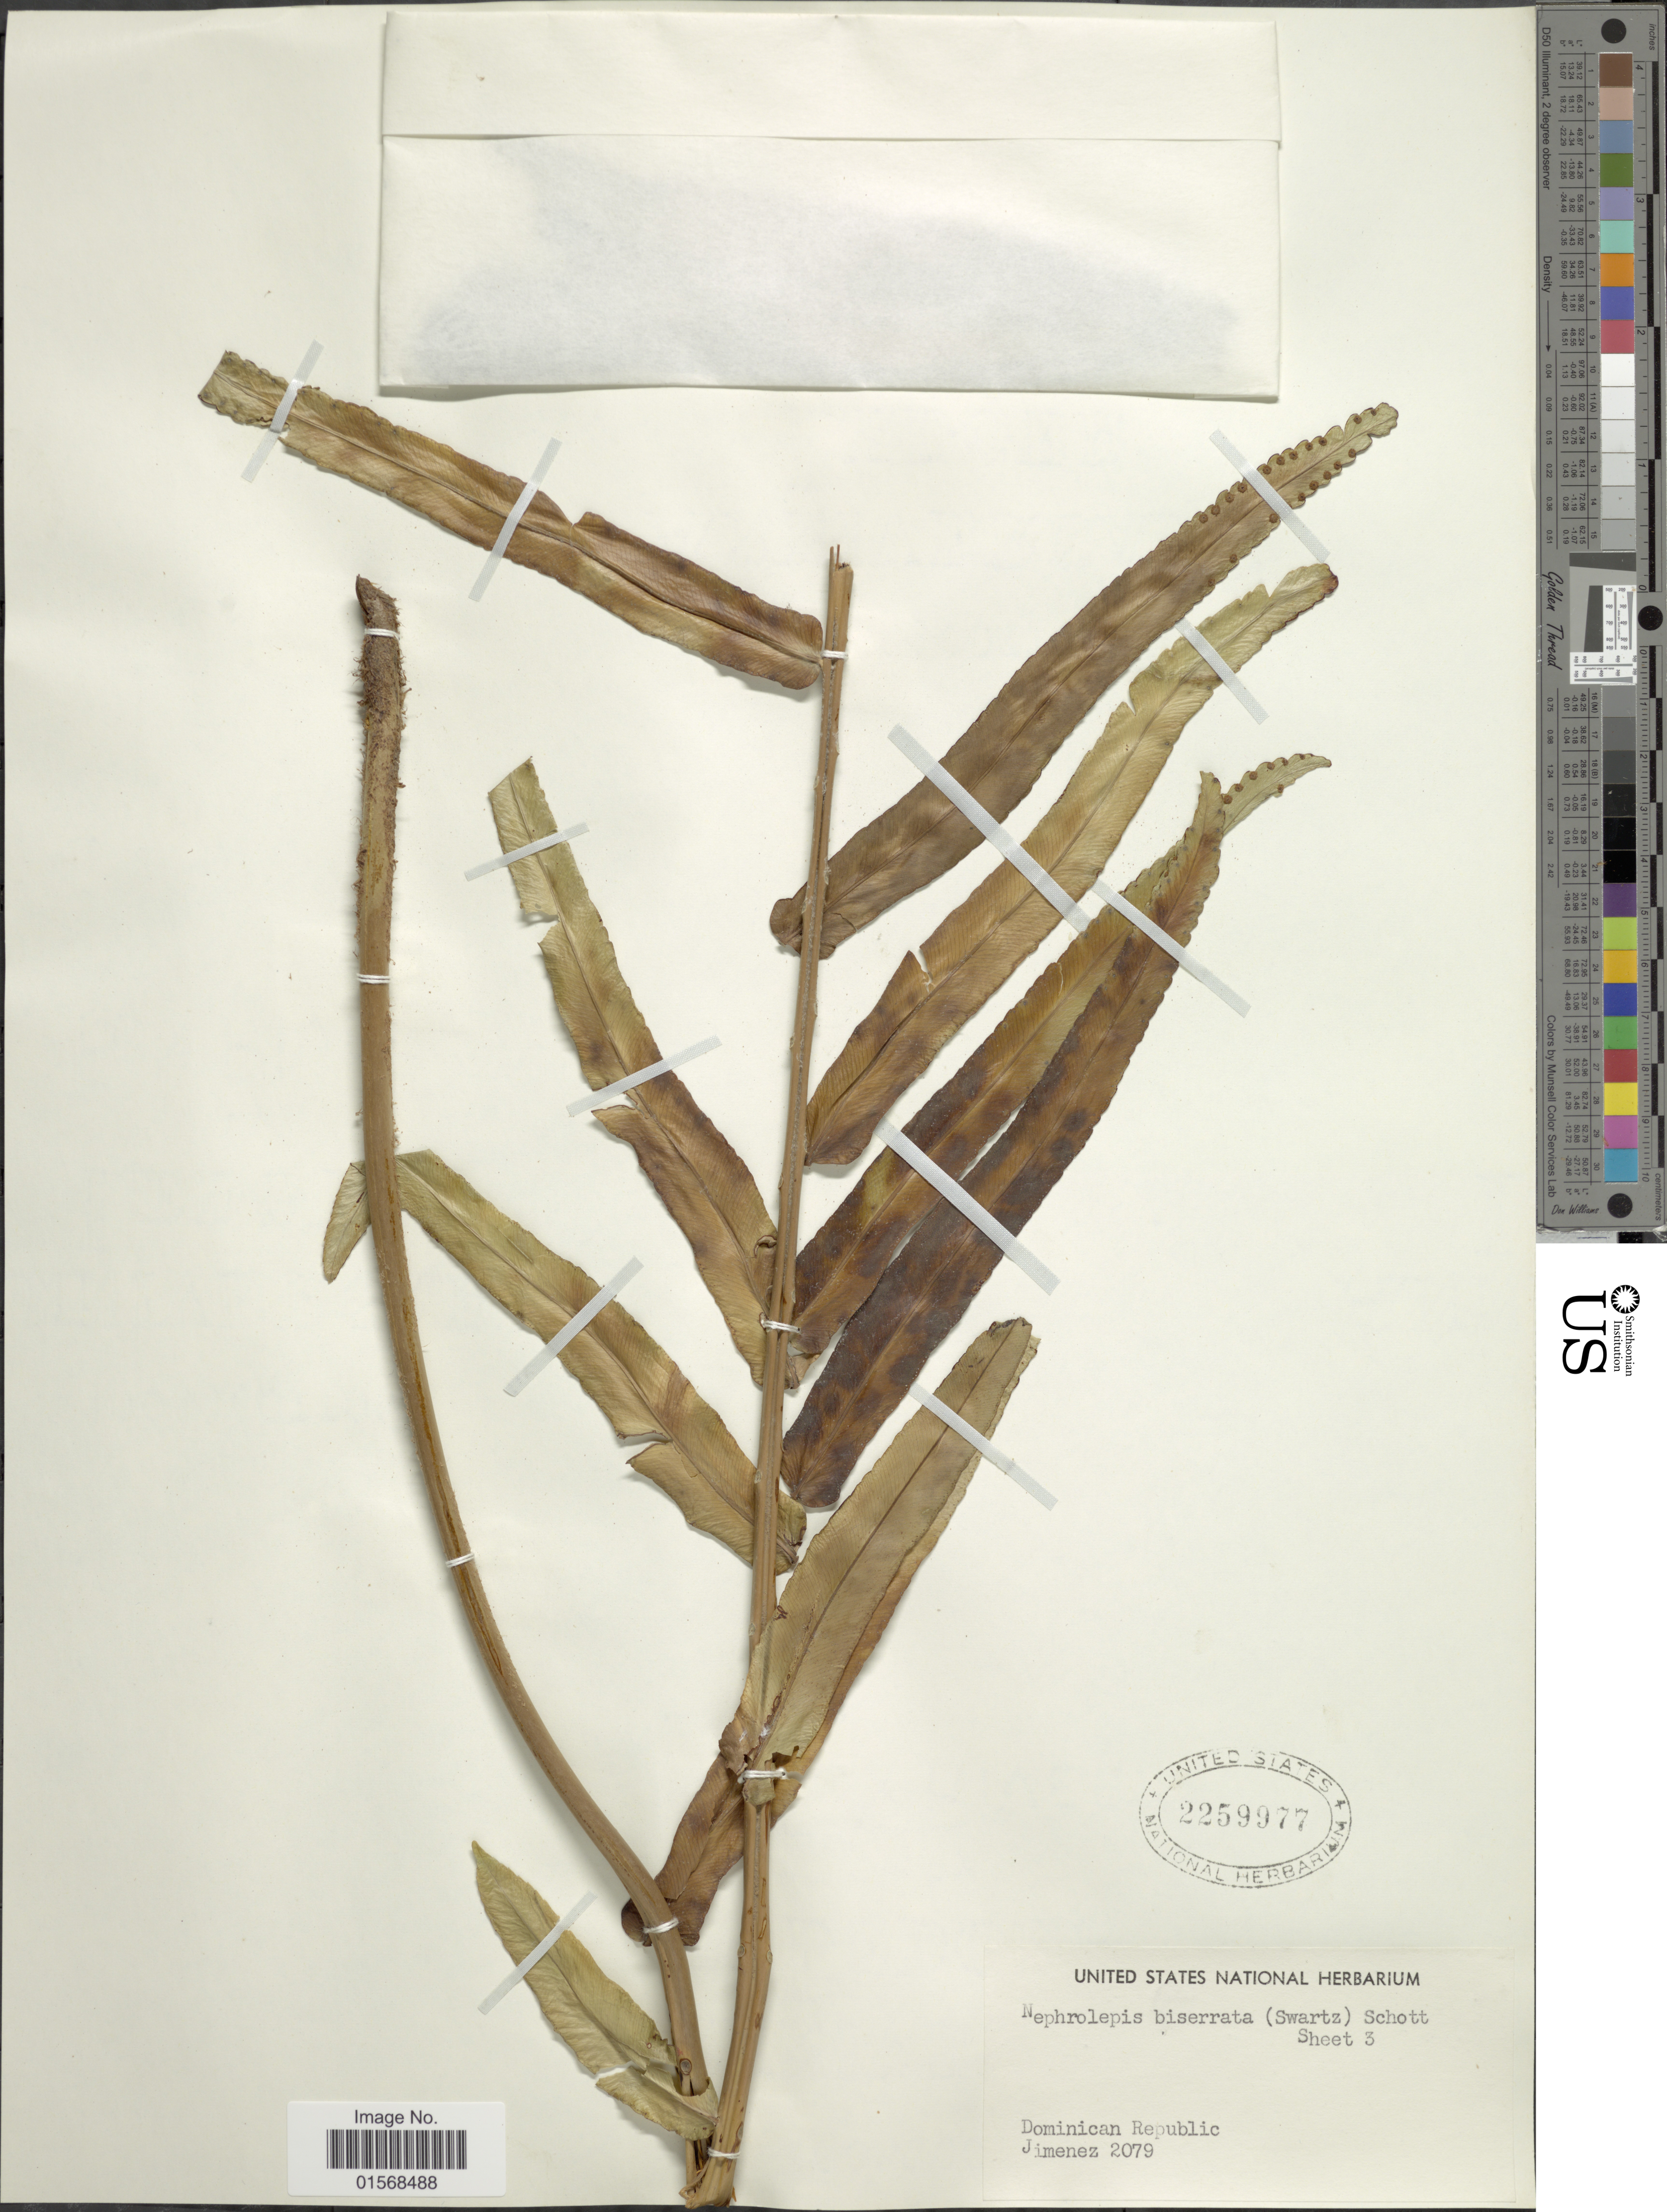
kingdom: Plantae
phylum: Tracheophyta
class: Polypodiopsida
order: Polypodiales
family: Nephrolepidaceae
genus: Nephrolepis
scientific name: Nephrolepis biserrata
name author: (Sw.) Schott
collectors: Jimenez, --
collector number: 2079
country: Dominican Republic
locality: Dominican Republic.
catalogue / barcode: US 2259977